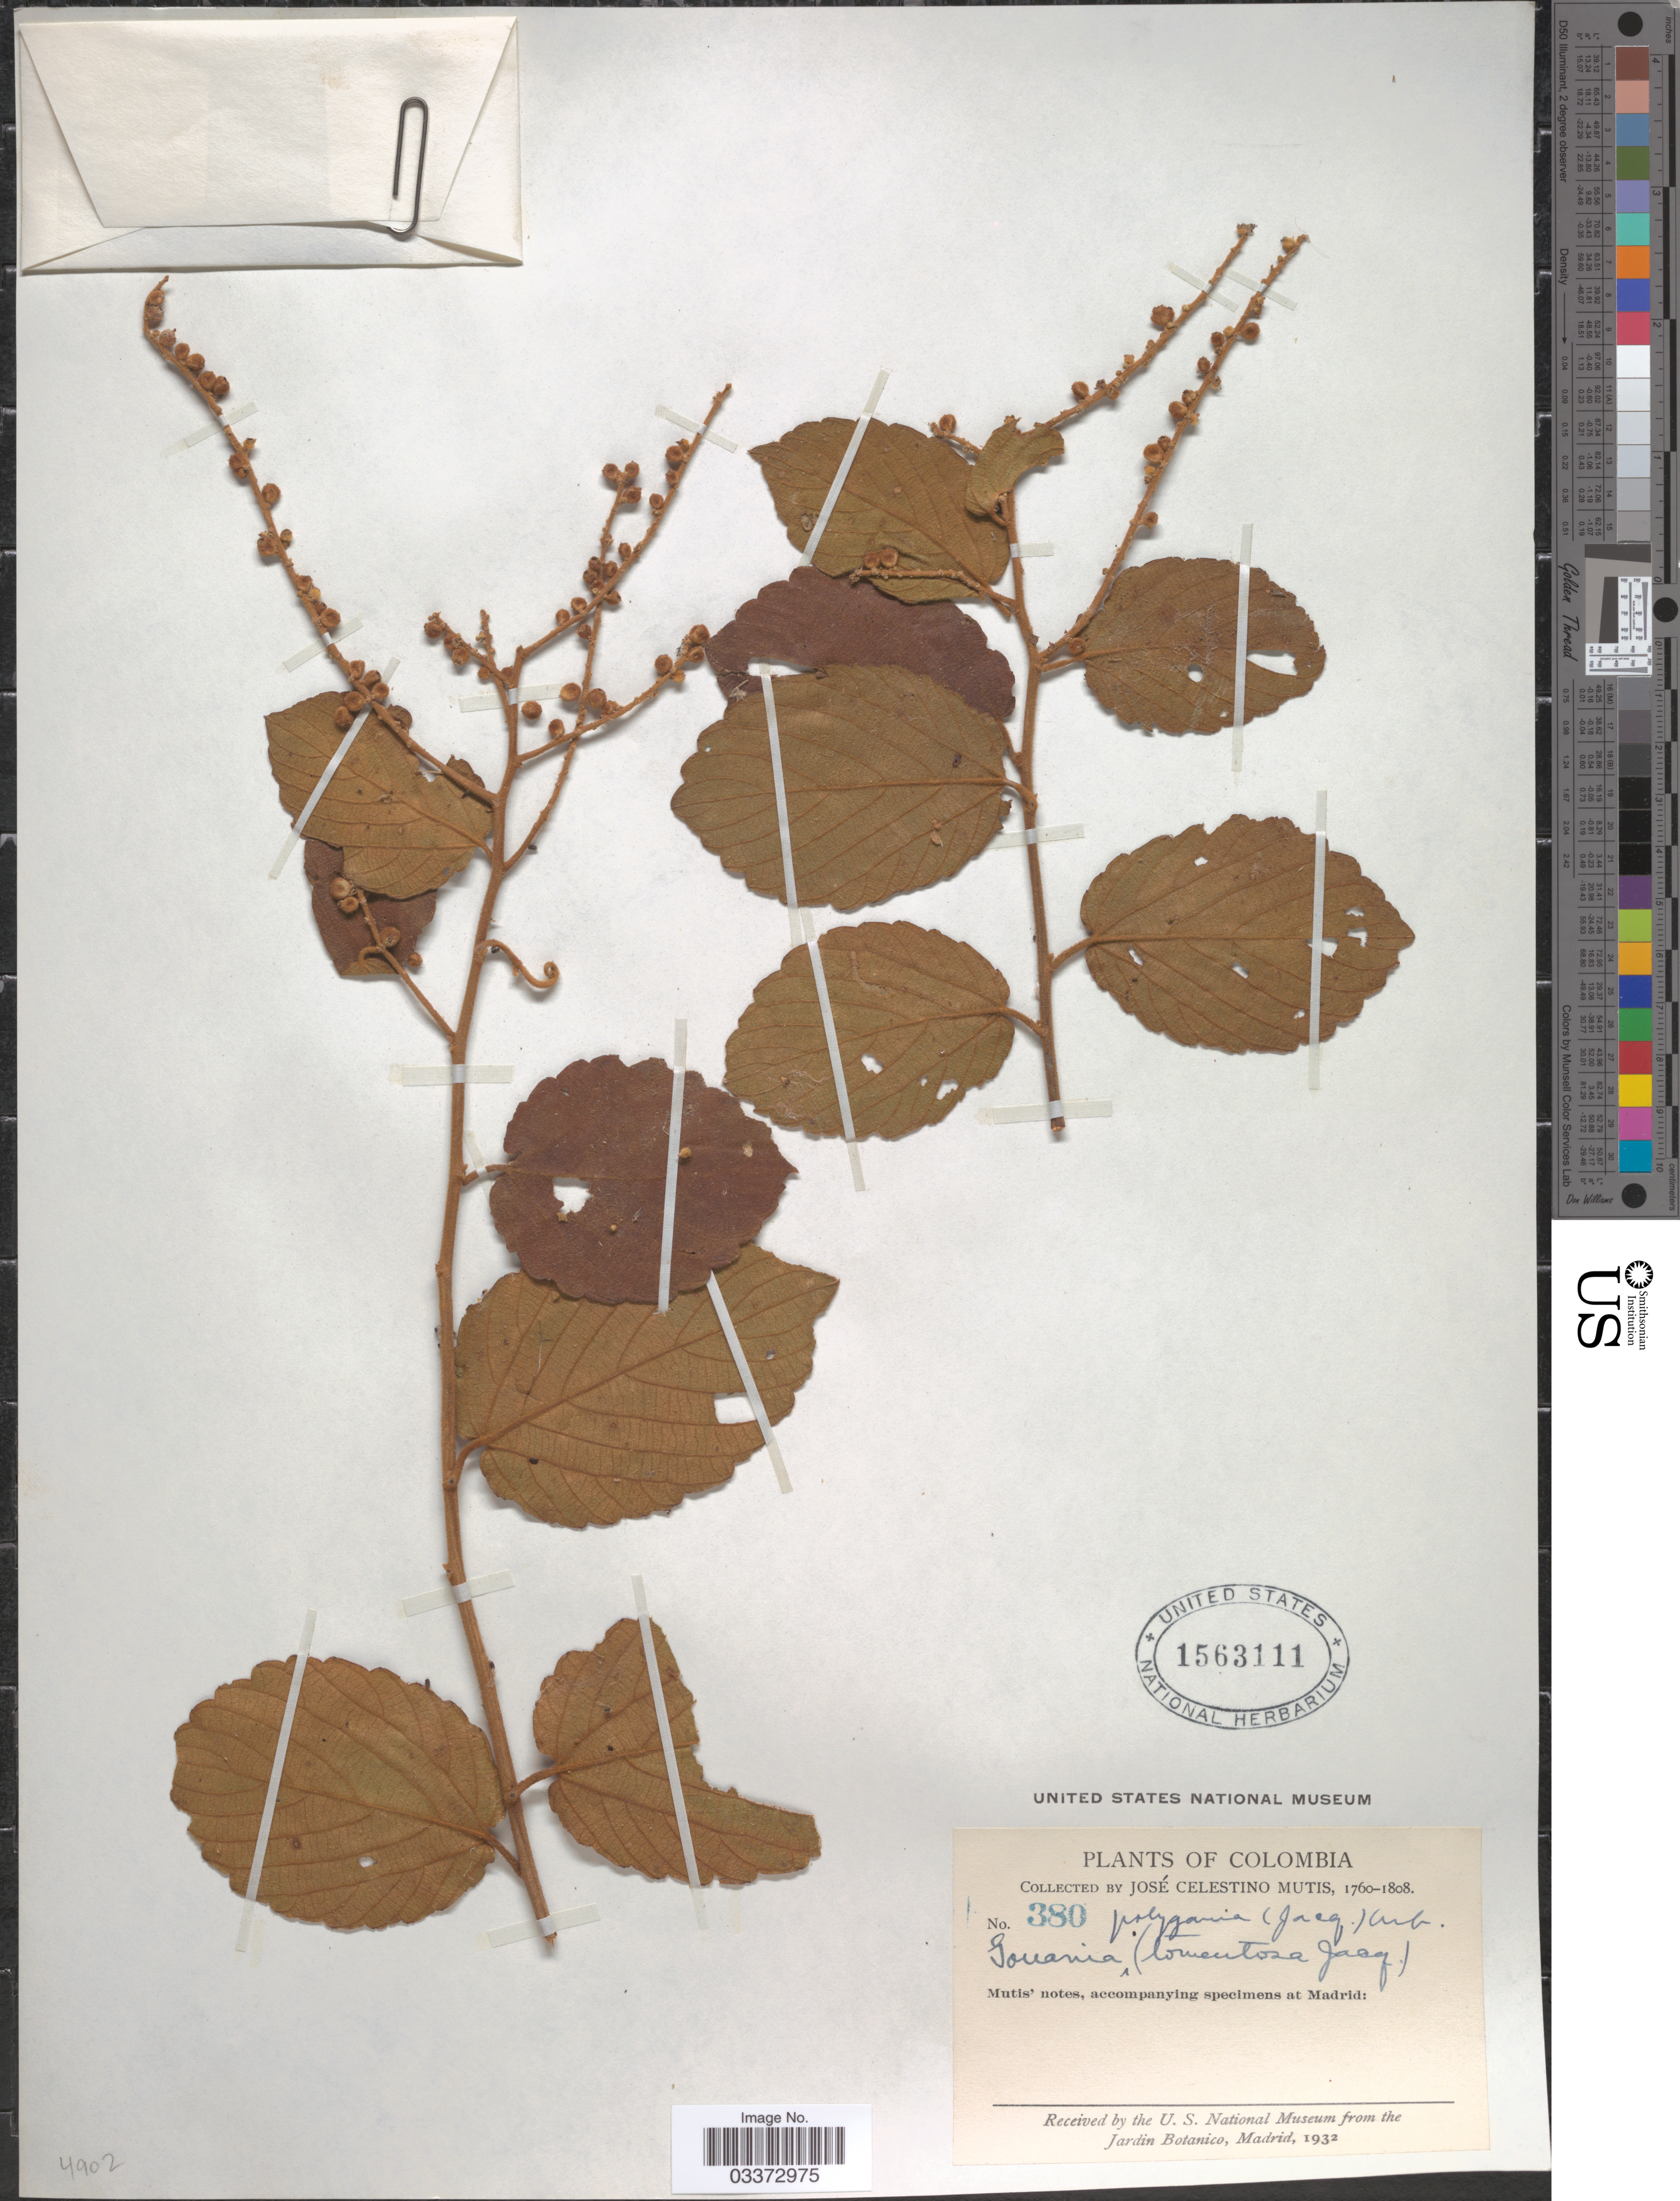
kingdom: Plantae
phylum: Tracheophyta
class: Magnoliopsida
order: Rosales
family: Rhamnaceae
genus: Gouania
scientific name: Gouania polygama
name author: (Jacq.) Urb.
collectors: J. C. B. Mutis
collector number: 380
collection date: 1760/1808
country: Colombia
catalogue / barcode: US 1563111